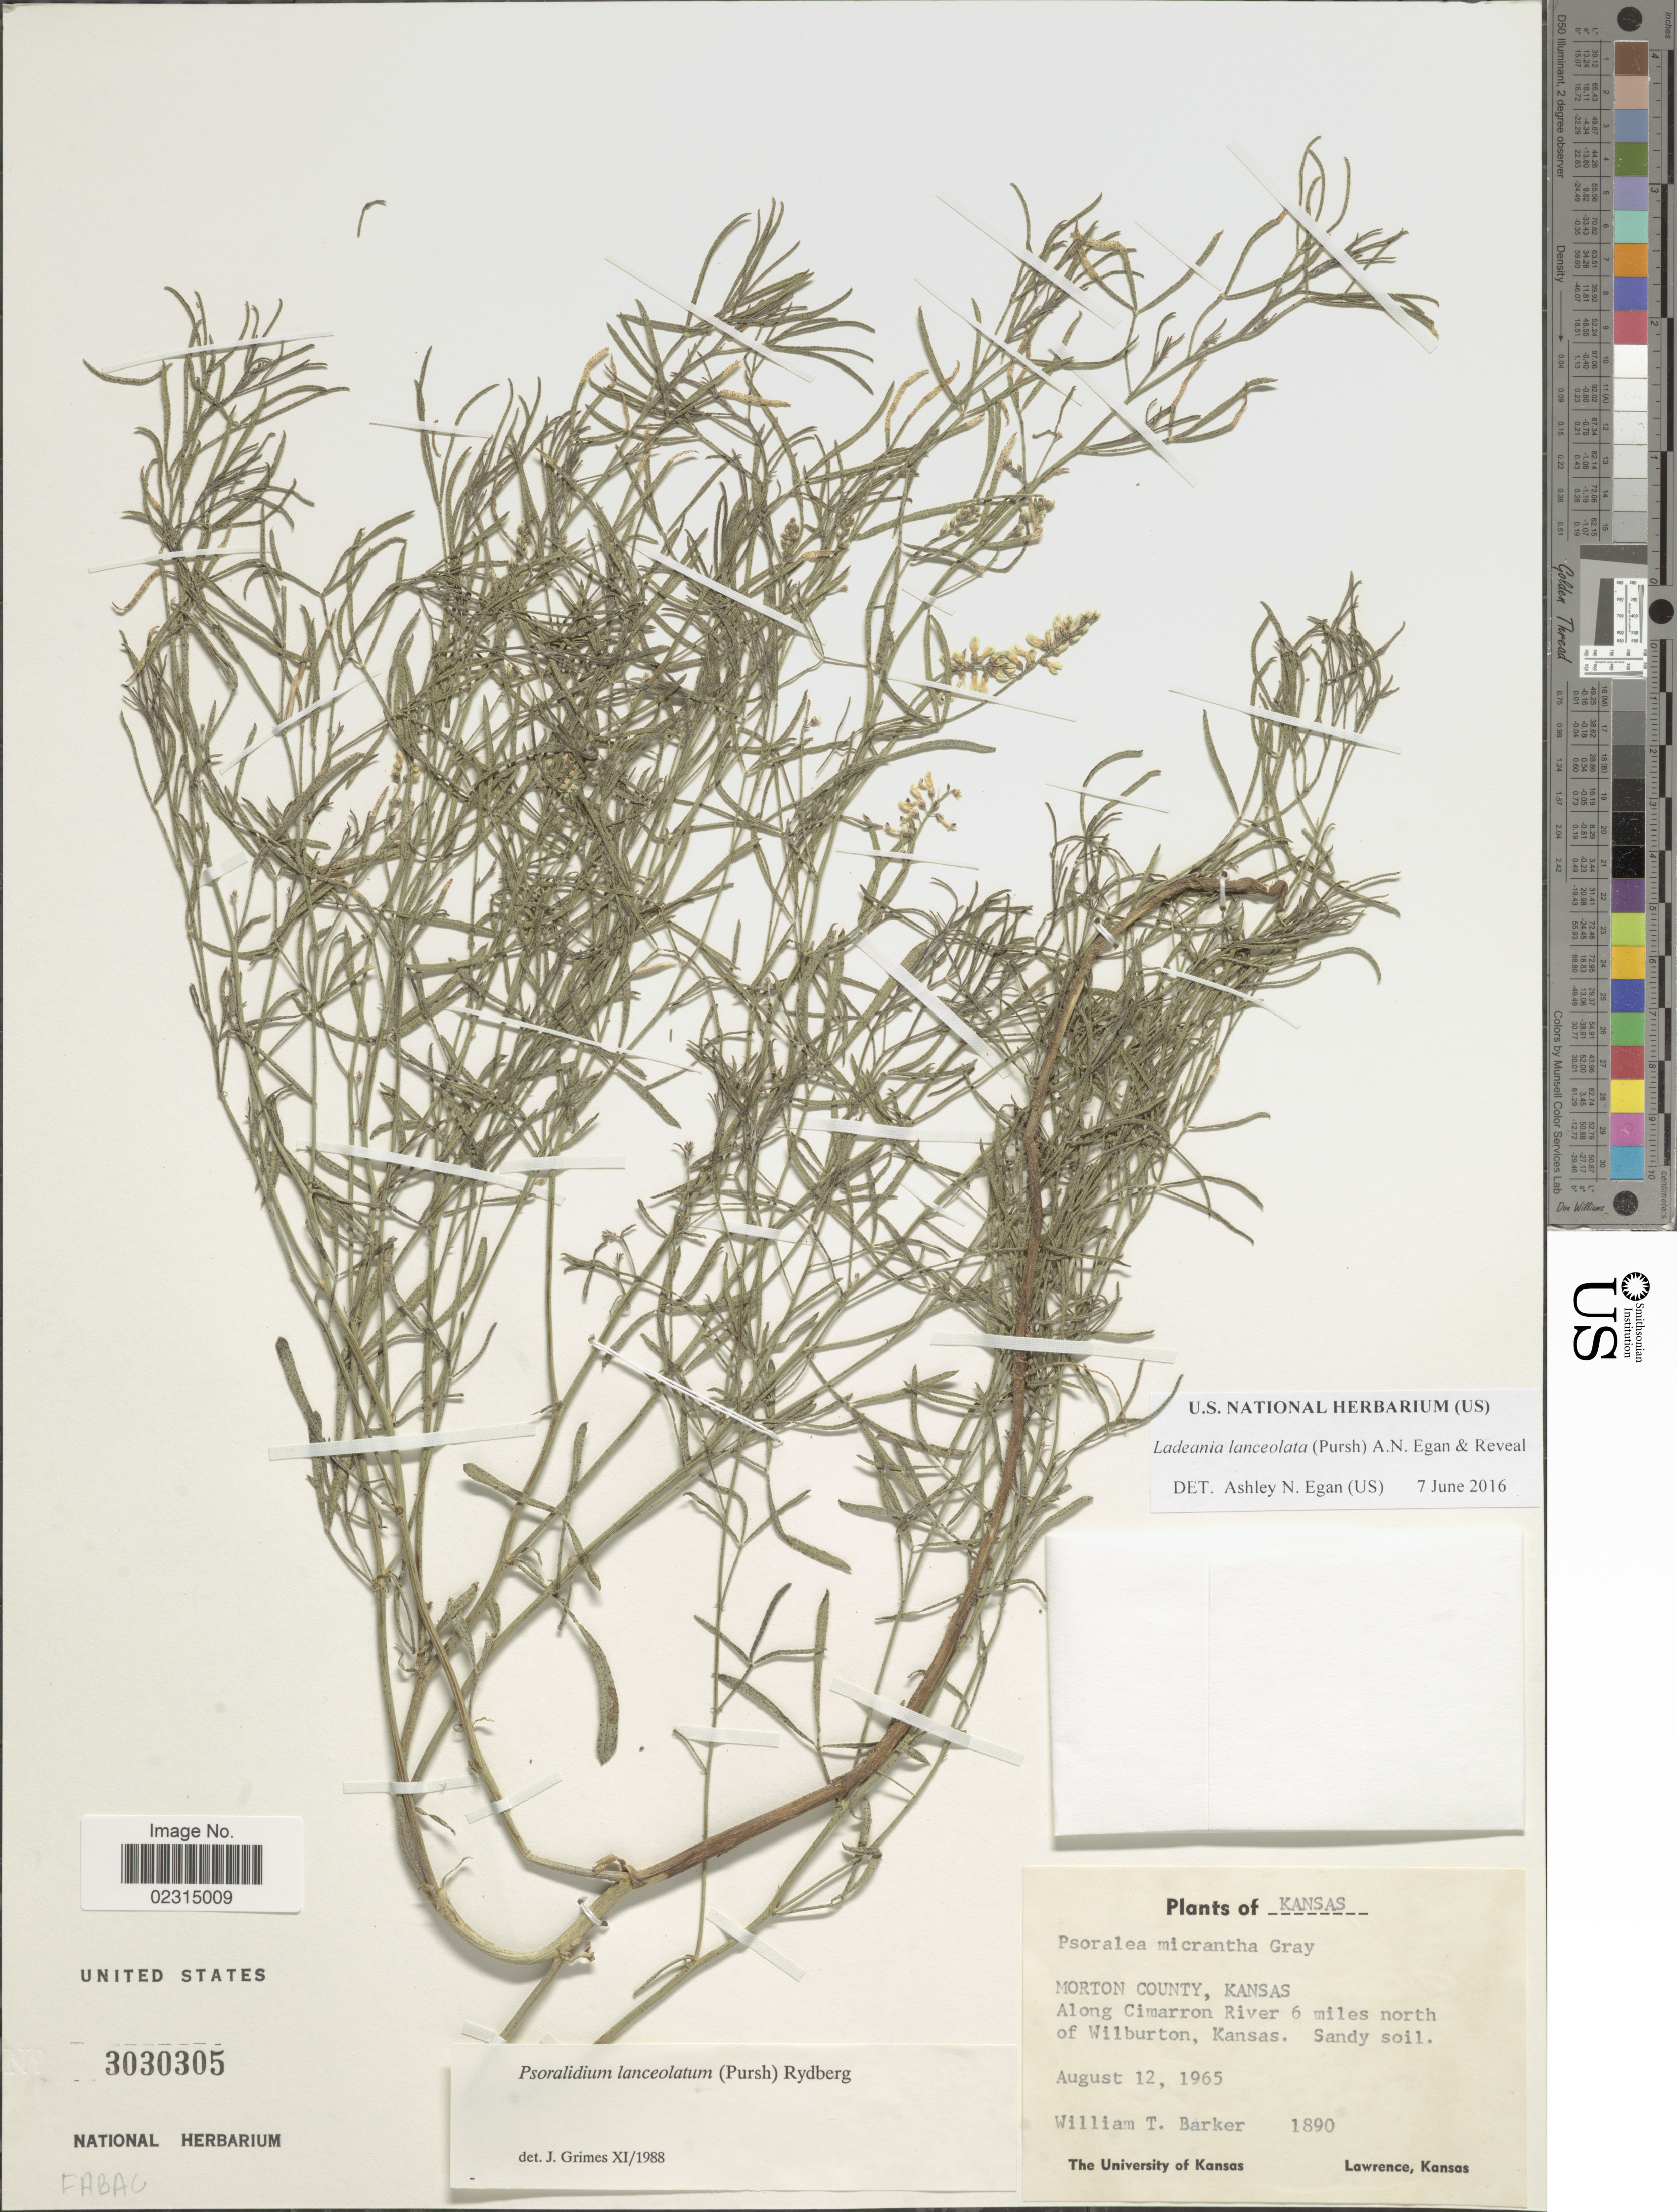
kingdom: Plantae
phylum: Tracheophyta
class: Magnoliopsida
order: Fabales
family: Fabaceae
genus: Ladeania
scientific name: Ladeania lanceolata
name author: (Pursh) A.N. Egan & Reveal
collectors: W. T. Barker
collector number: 1890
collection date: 1965-08-12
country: United States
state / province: Kansas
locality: Morton County, Along Cimarron River 6 miles north of Wilburton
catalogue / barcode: US 3030305